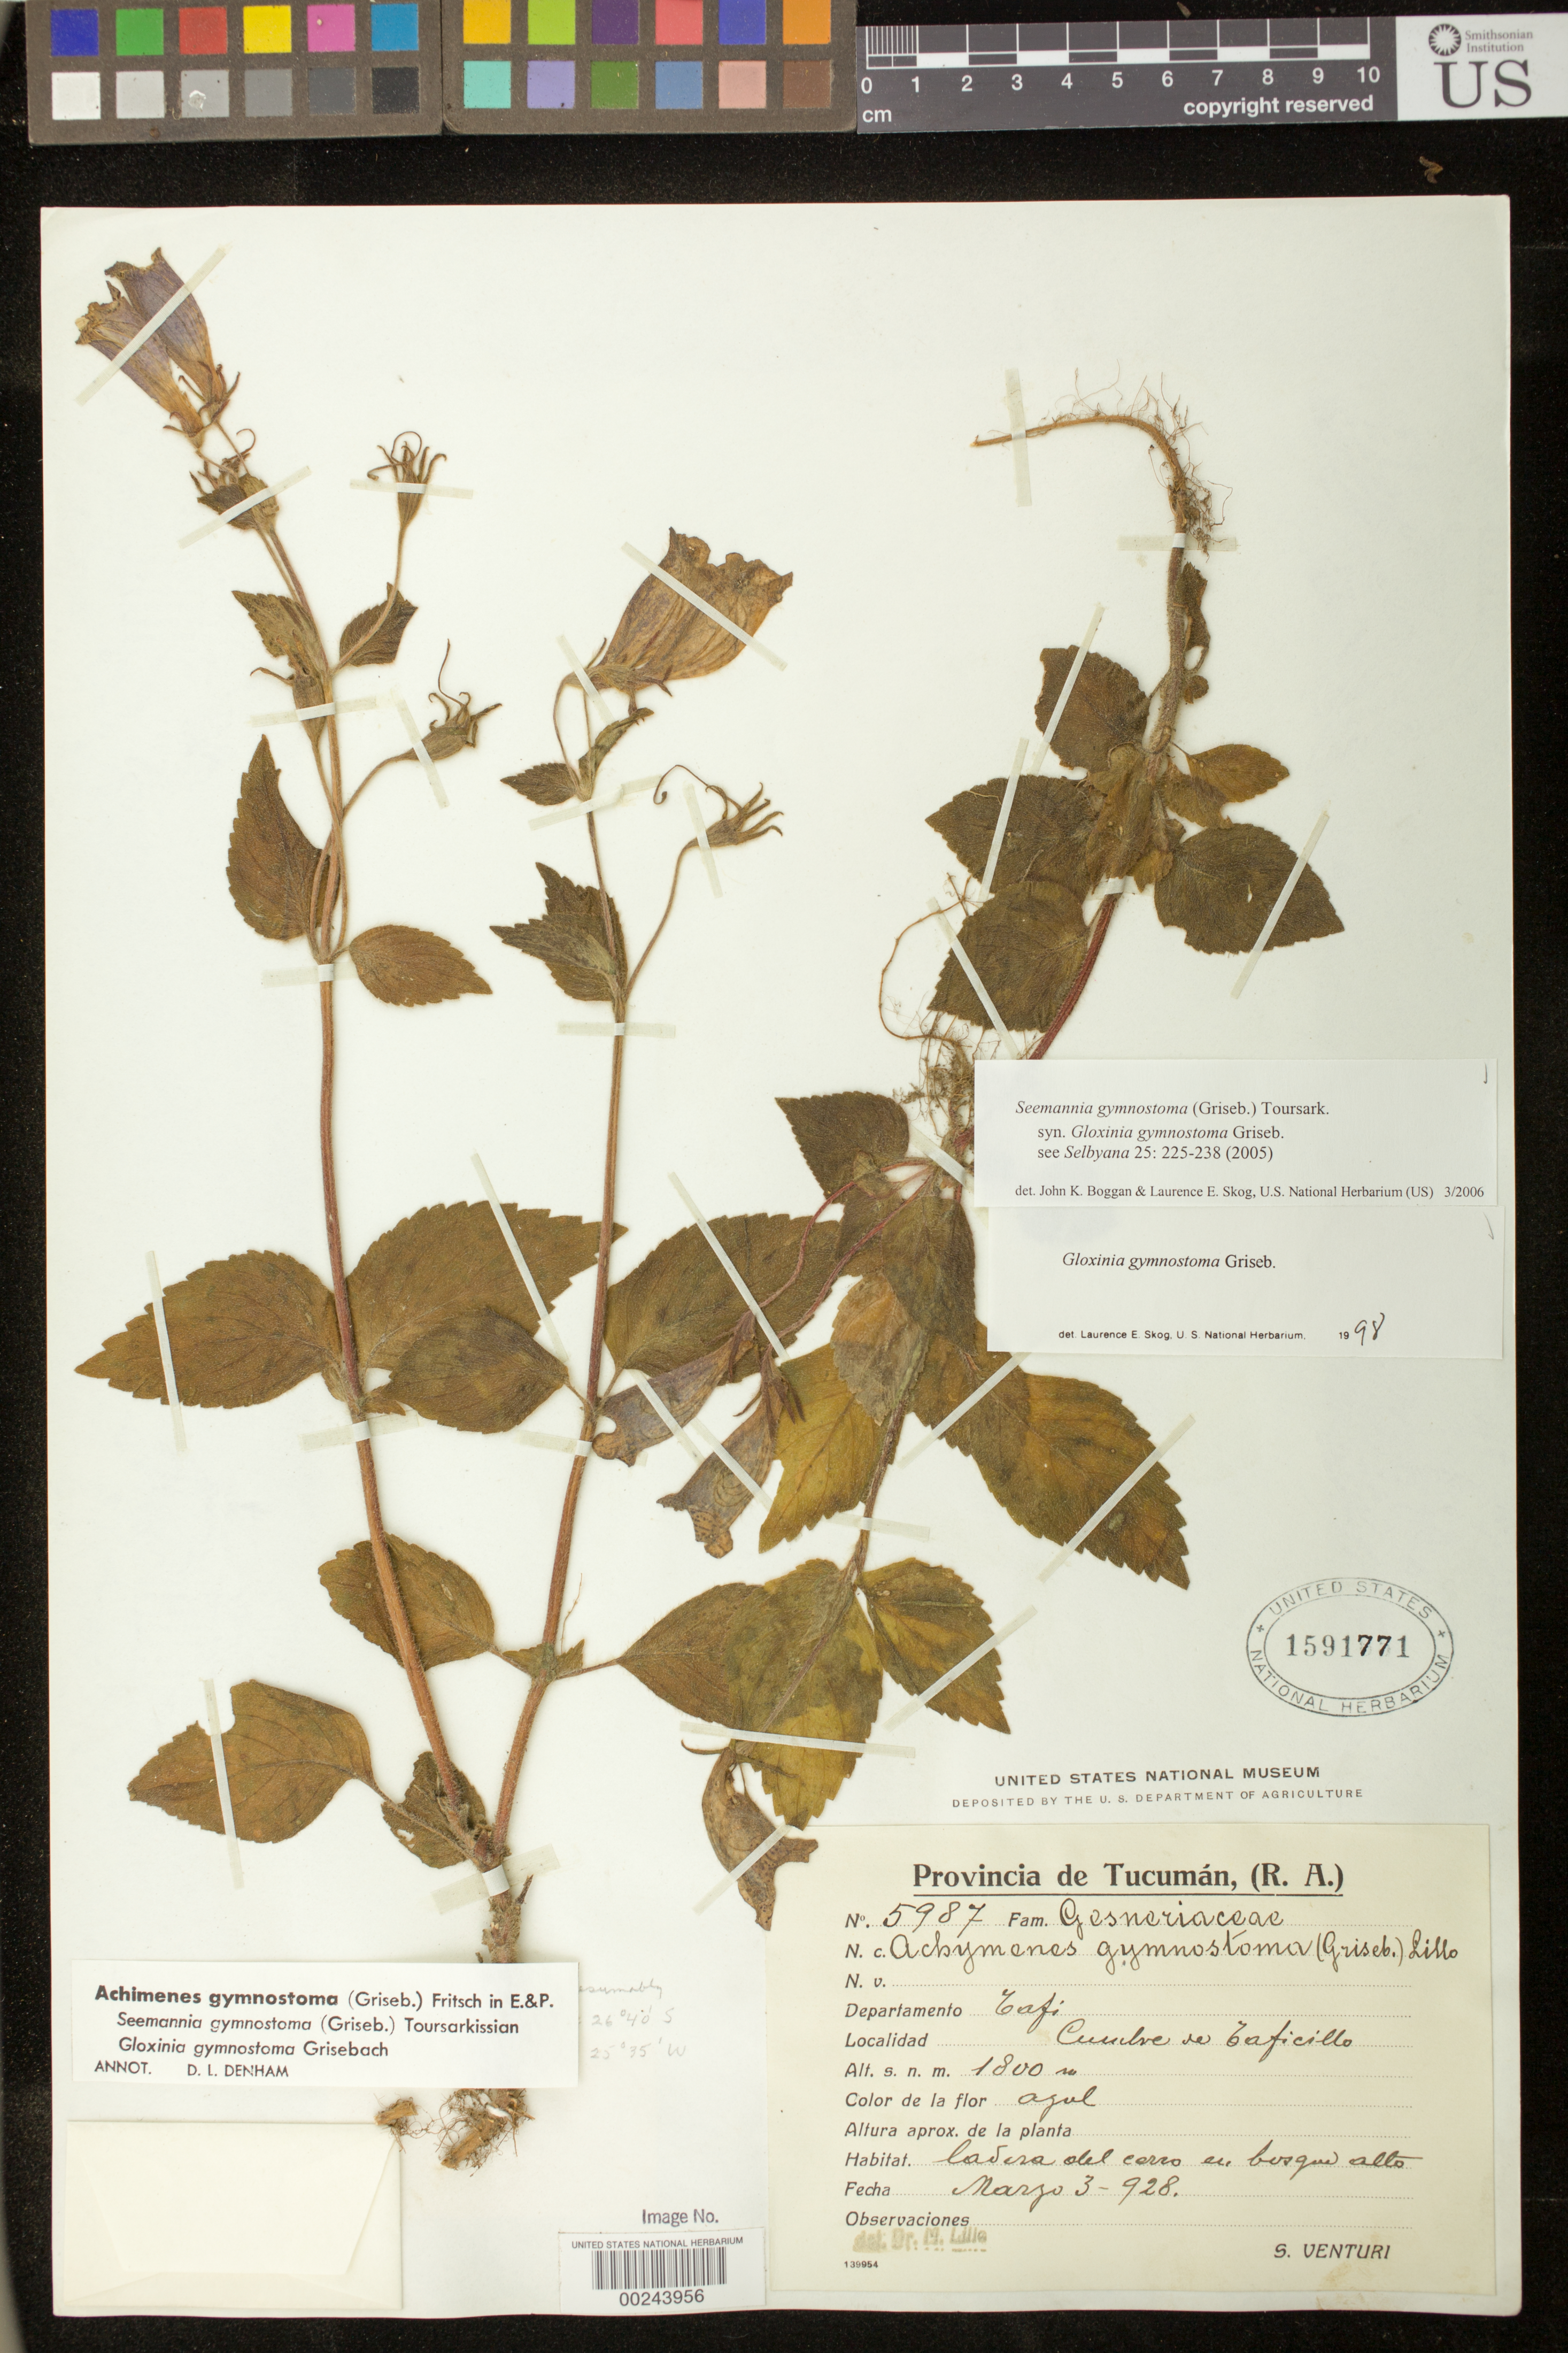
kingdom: Plantae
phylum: Tracheophyta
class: Magnoliopsida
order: Lamiales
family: Gesneriaceae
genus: Seemannia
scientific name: Seemannia gymnostoma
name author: (Griseb.) Toursark.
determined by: Boggan, J. K.; Skog, L. E.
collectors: S. Venturi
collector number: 5987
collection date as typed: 03 Mar 1928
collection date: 1928-03-03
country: Argentina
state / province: Tucumán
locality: Dept. Tafi, Cumbre de Taficillo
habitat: Ladera del cerro en bosque alto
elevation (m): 1800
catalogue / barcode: US 1591771